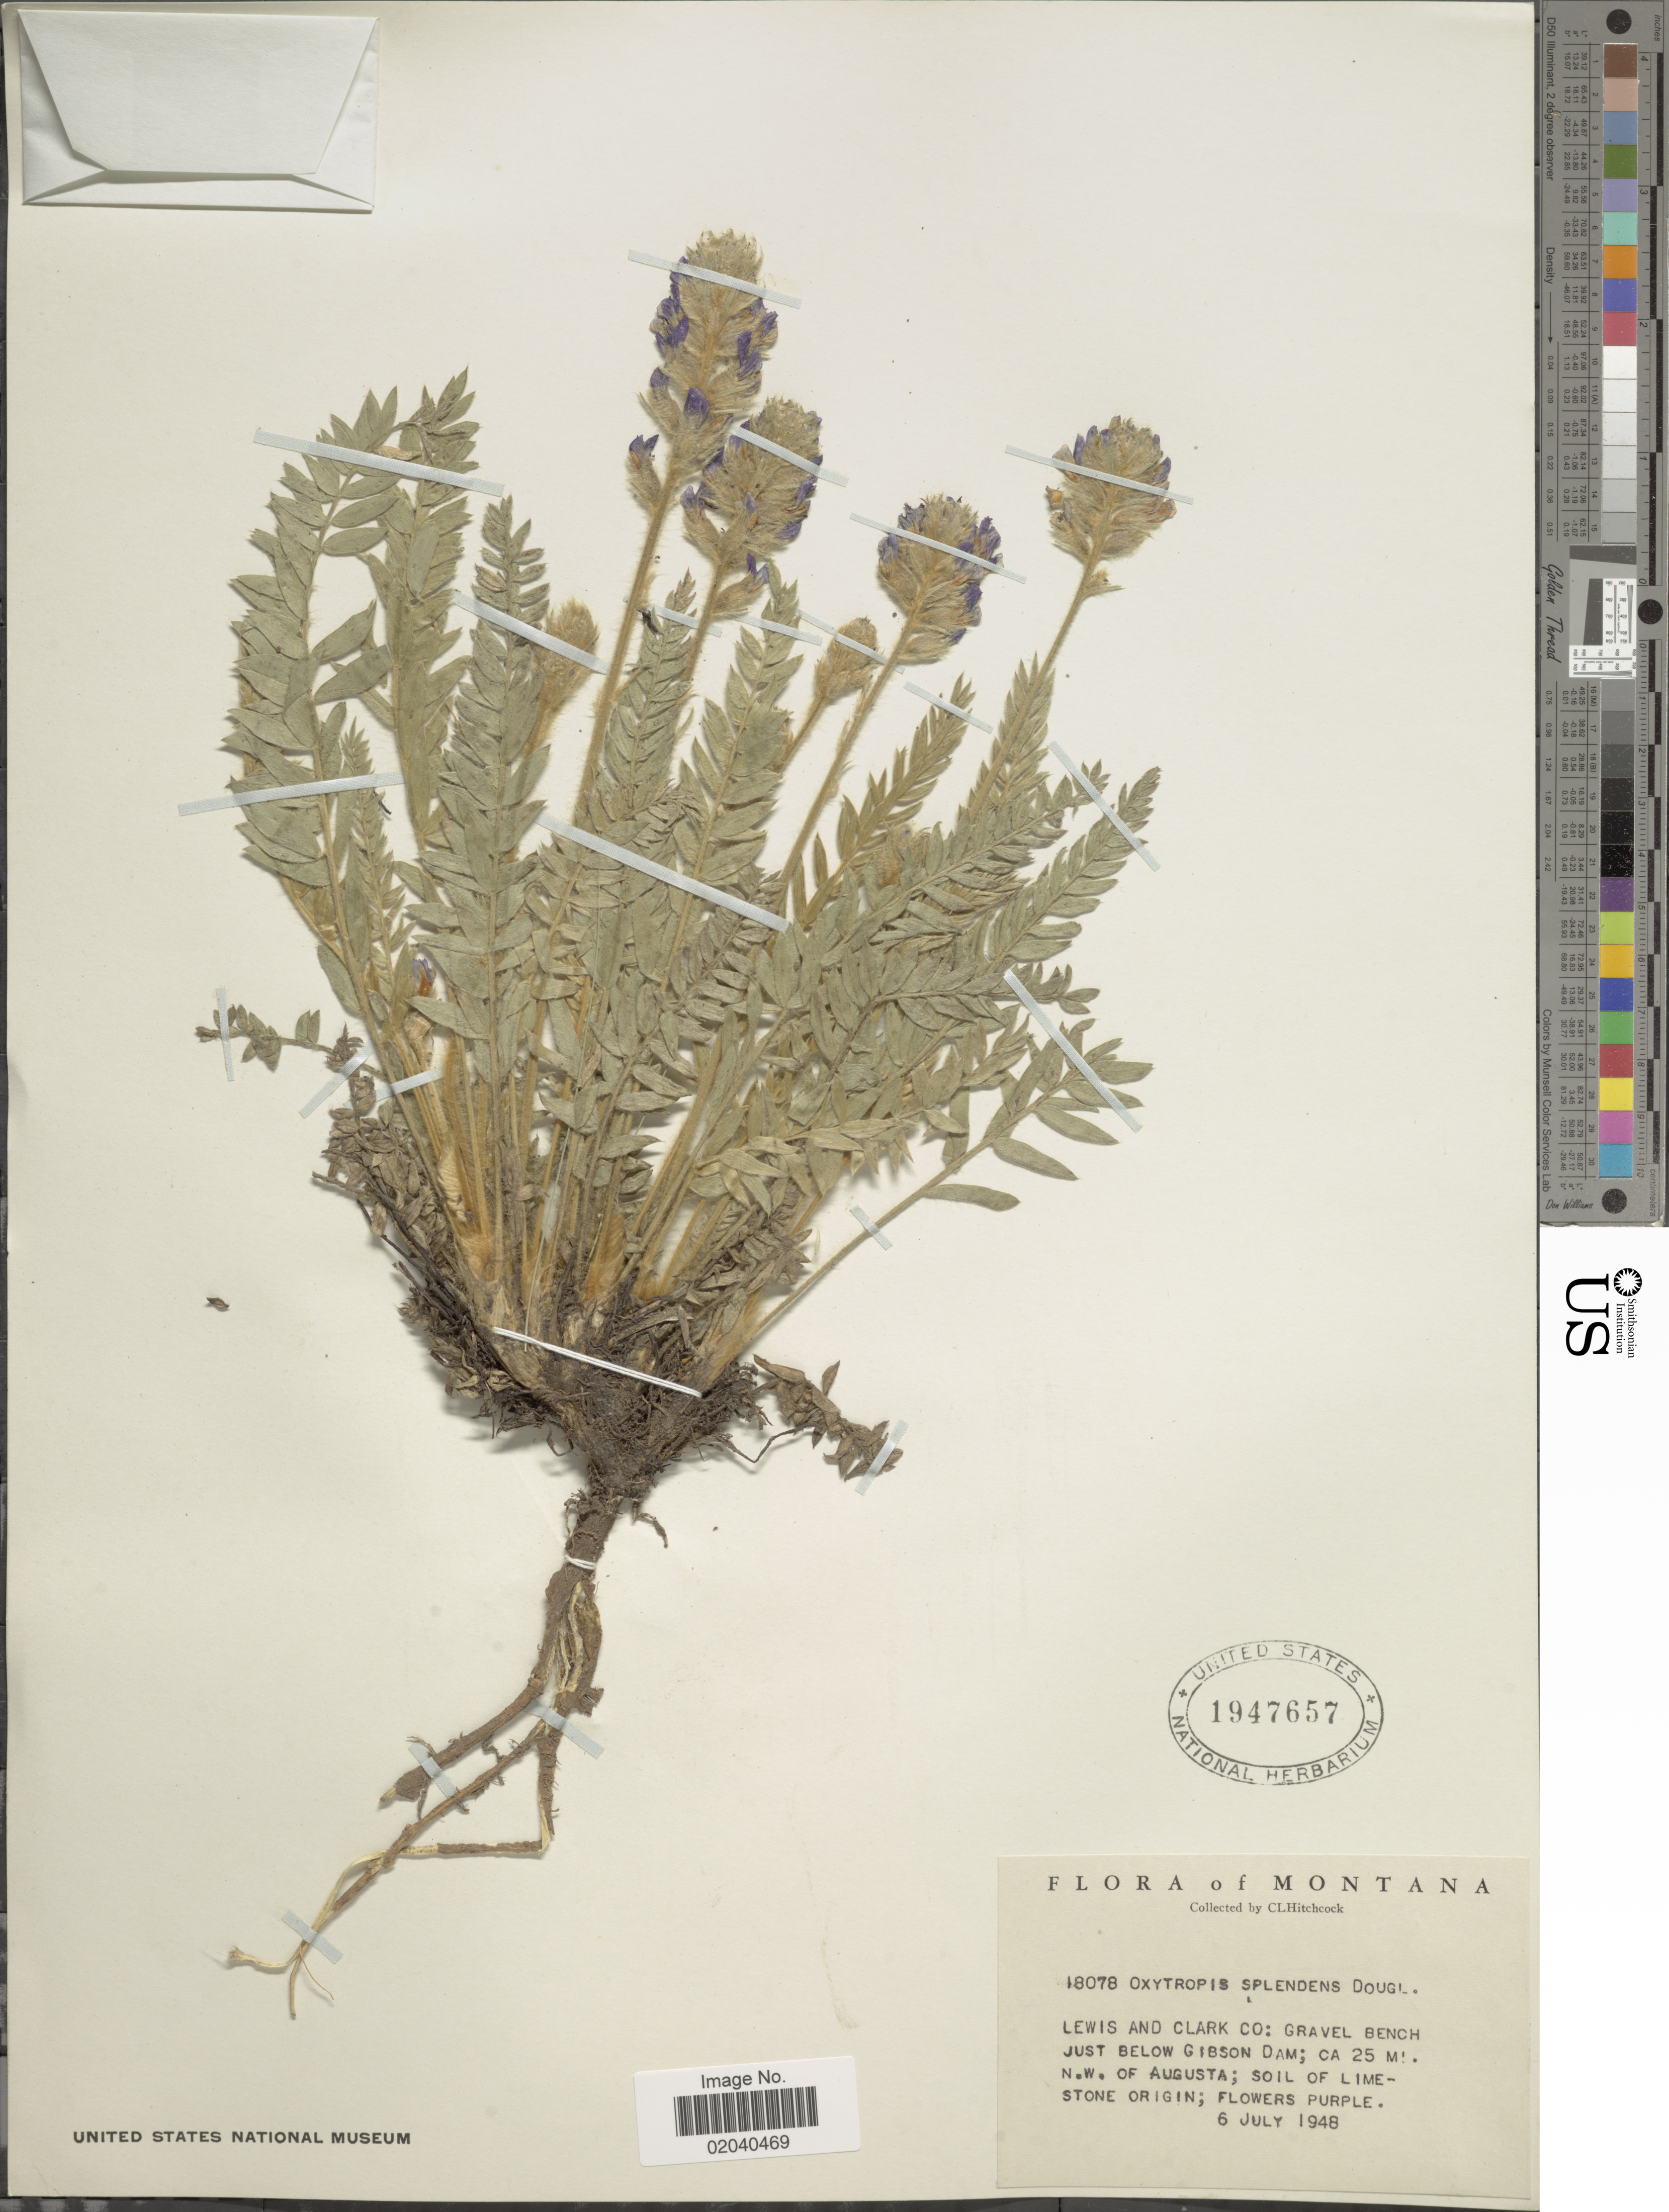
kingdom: Plantae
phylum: Tracheophyta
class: Magnoliopsida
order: Fabales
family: Fabaceae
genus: Oxytropis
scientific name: Oxytropis splendens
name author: Douglas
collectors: C. L. Hitchcock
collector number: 18078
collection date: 1948-07-06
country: United States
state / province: Montana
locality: Lewis and Clark Co: Gravel Bench just below Gibson Dam; ca 25 Mi. N.W. of Augusta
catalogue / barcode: US 1947657